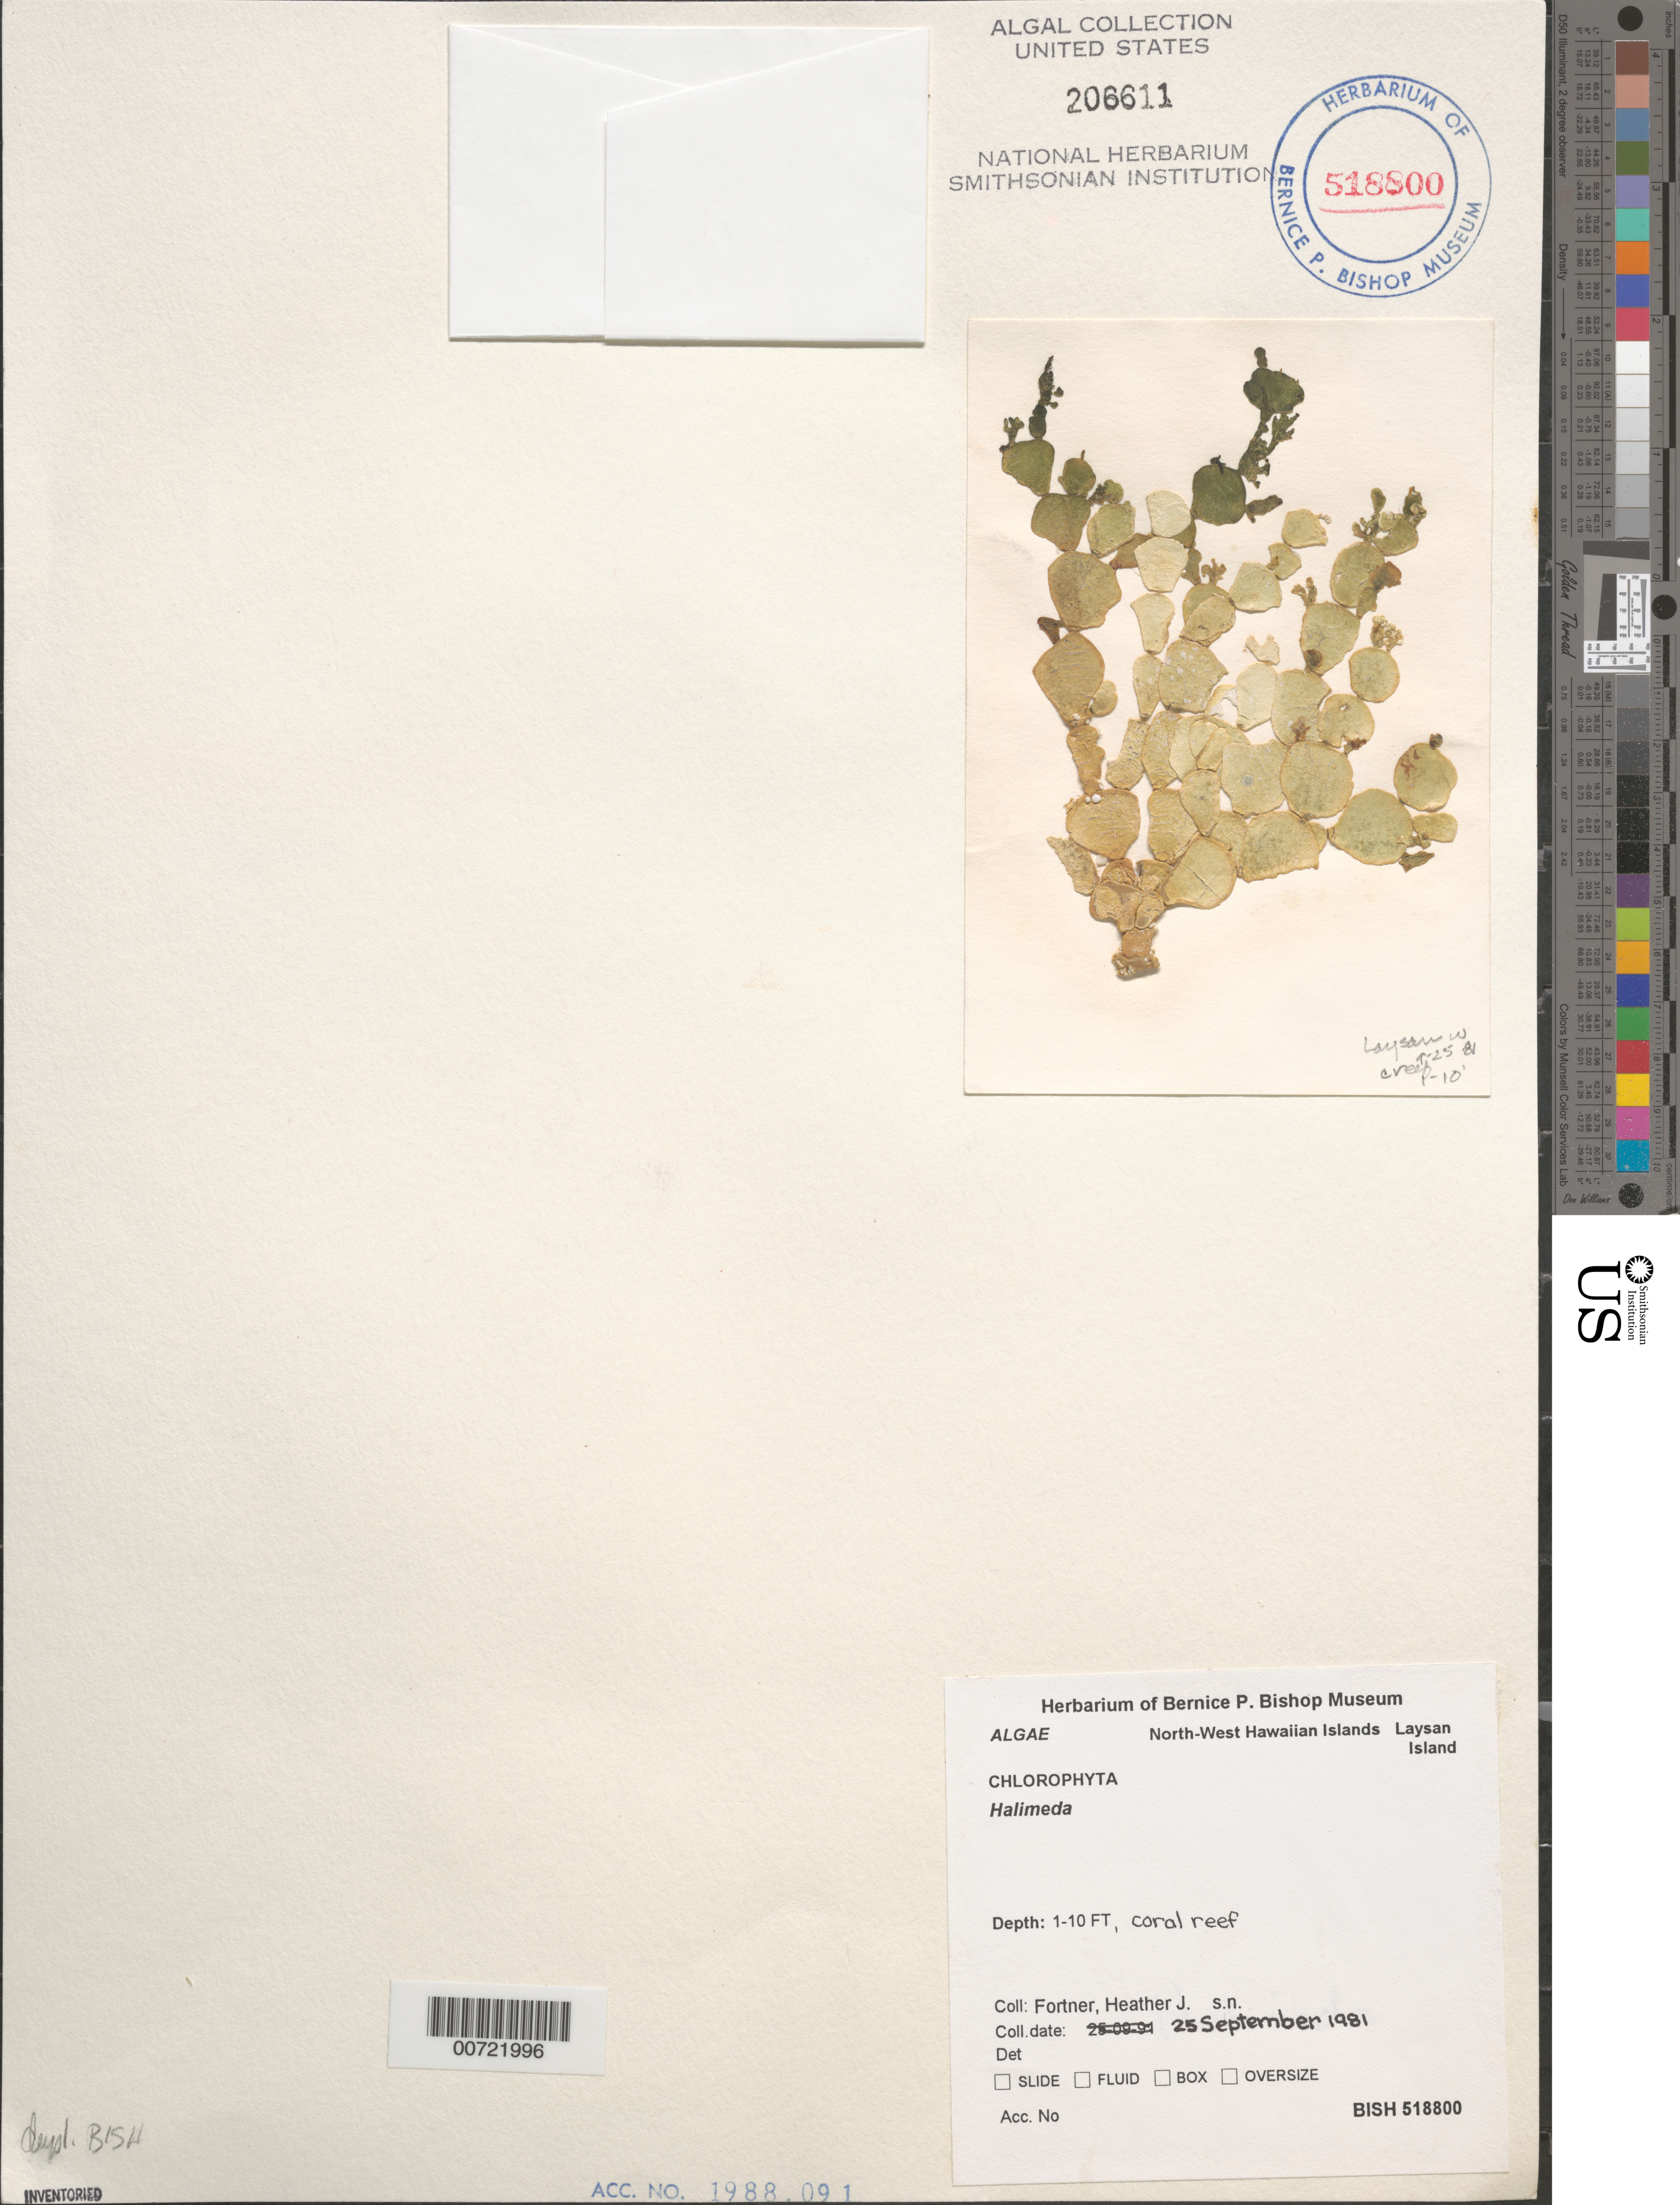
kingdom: Plantae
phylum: Chlorophyta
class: Ulvophyceae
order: Bryopsidales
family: Halimedaceae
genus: Halimeda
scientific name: Halimeda sp.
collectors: H. Fortner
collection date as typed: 25 Sep 1981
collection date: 1981-09-25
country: United States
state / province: Hawaii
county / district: Honolulu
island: Laysan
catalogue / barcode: US 206611